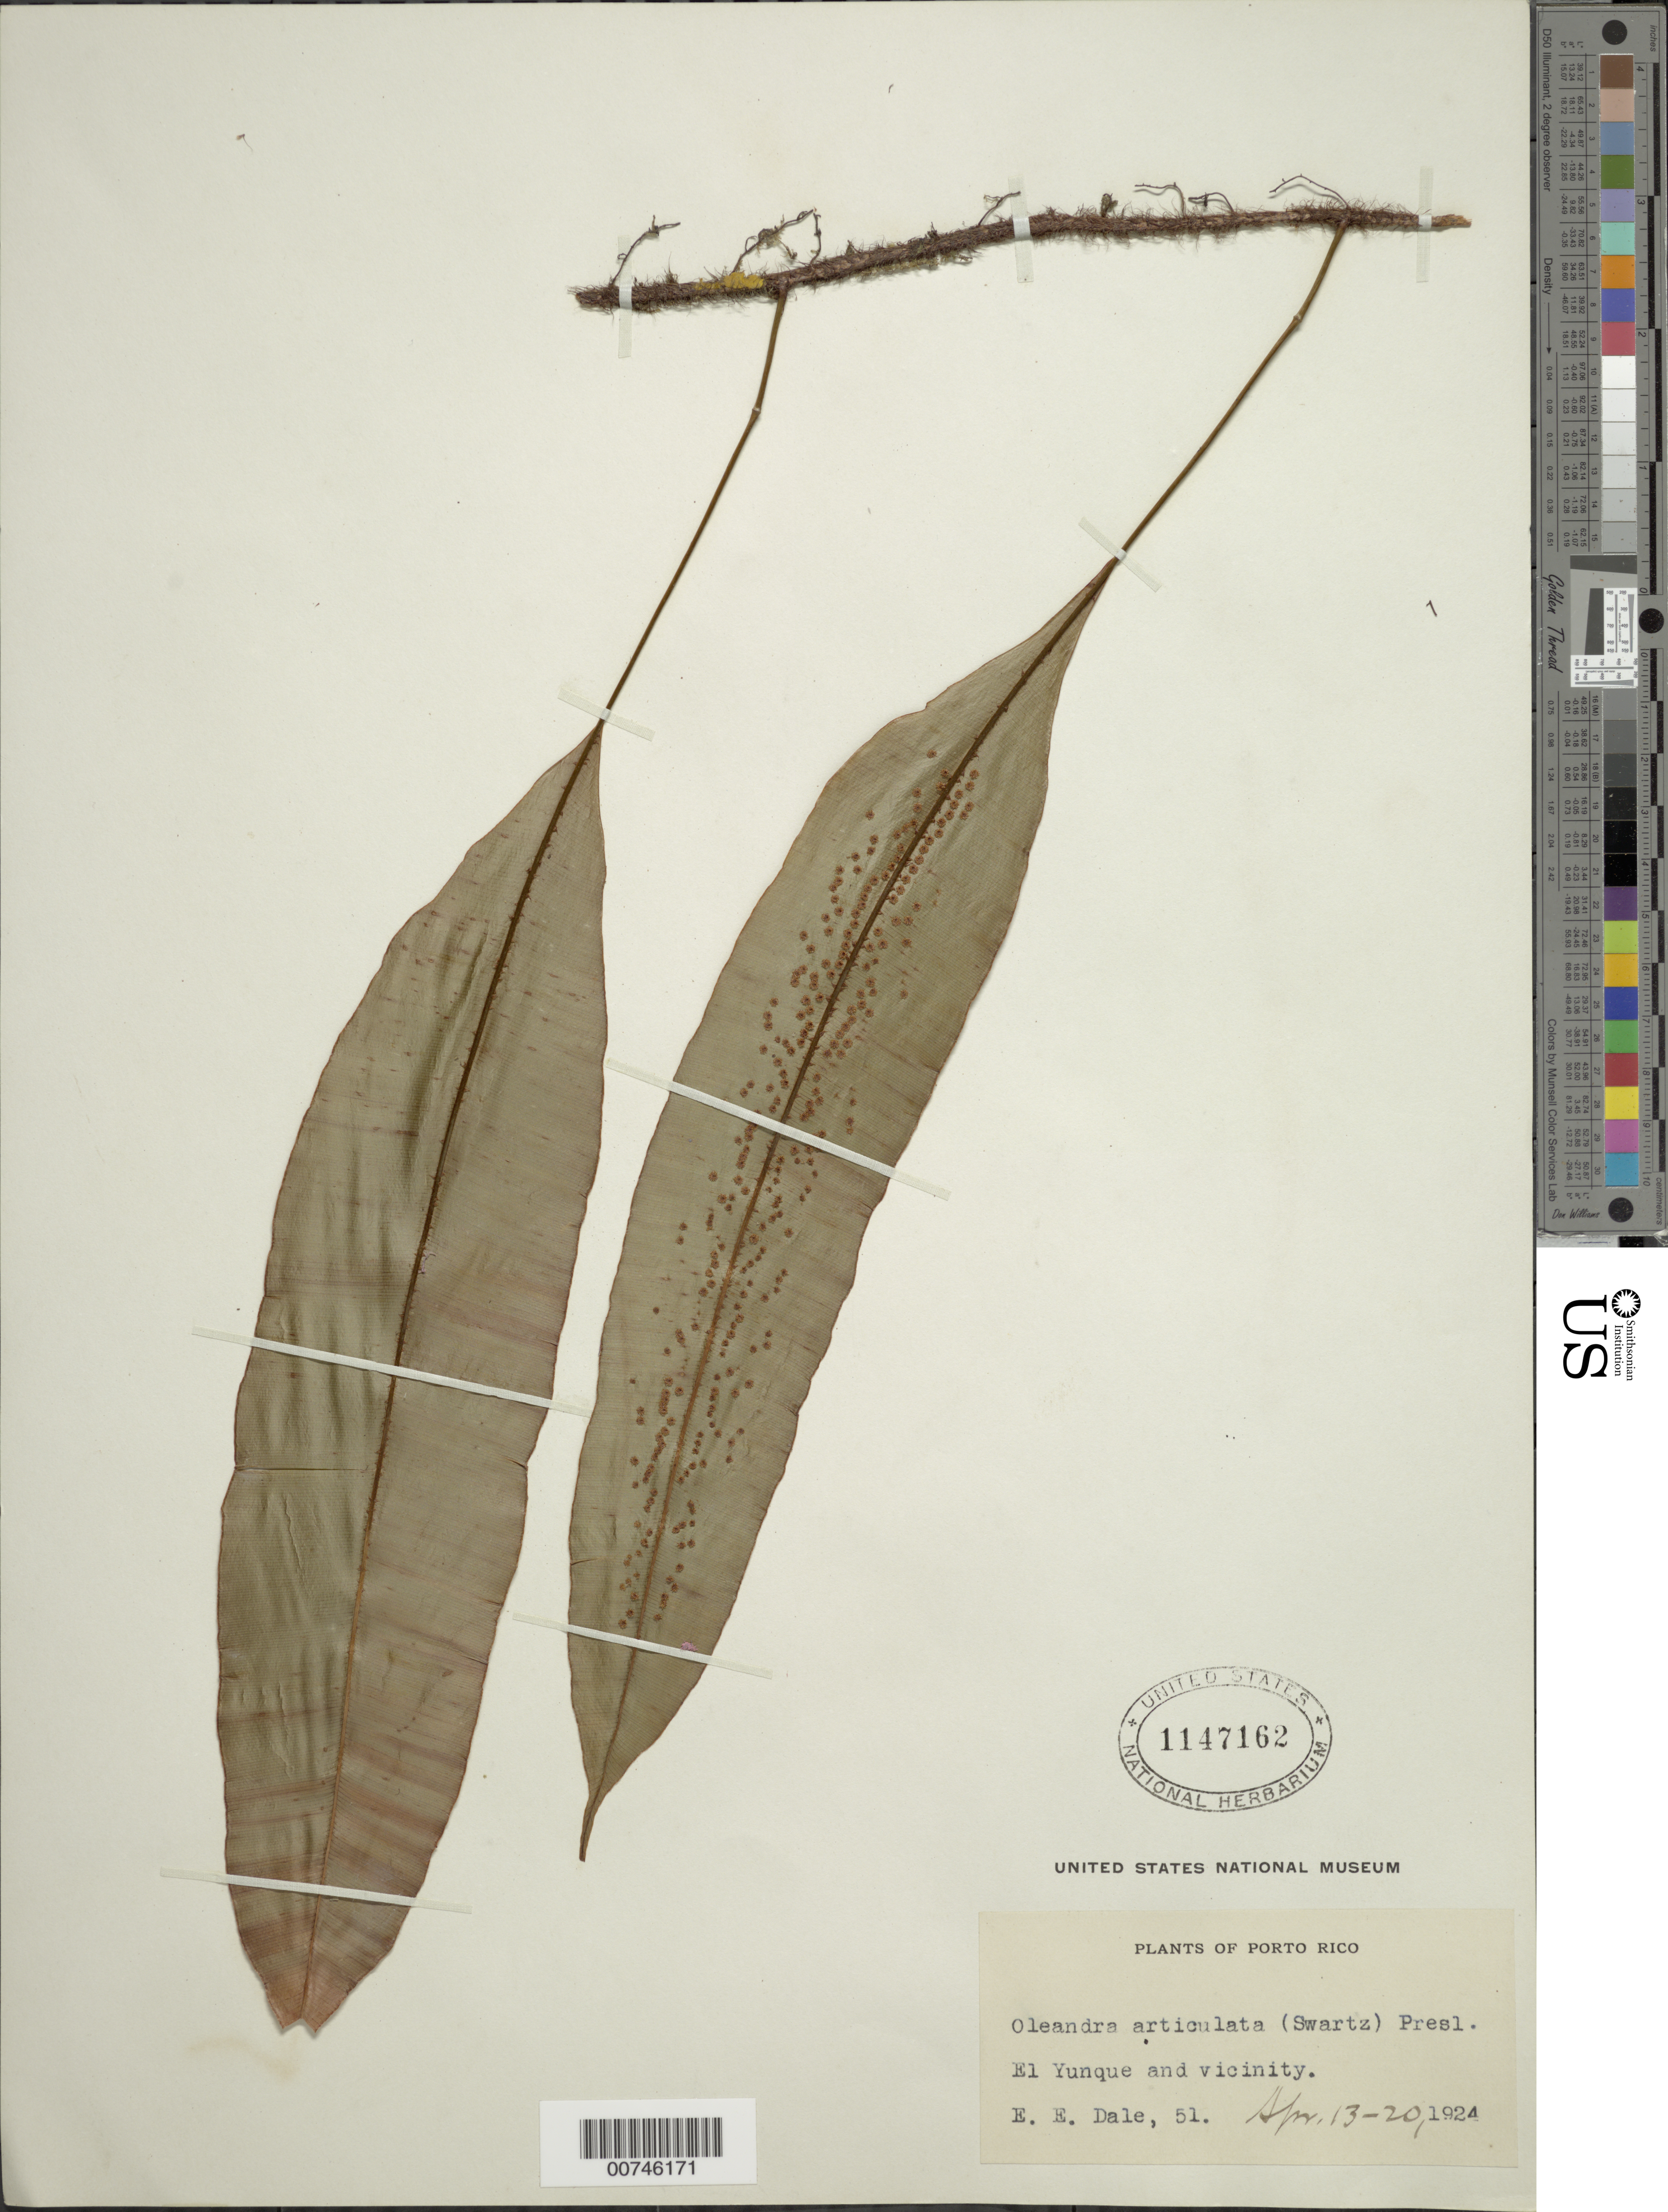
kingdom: Plantae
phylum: Tracheophyta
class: Polypodiopsida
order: Polypodiales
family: Oleandraceae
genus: Oleandra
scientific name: Oleandra articulata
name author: (Sw.) C. Presl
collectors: E. Dale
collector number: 51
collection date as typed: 13 Apr 1924 to 20 Apr 1924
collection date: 1924-04-13/1924-04-20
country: Puerto Rico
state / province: Río Grande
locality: El Yunque and vicinity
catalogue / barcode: US 1147162